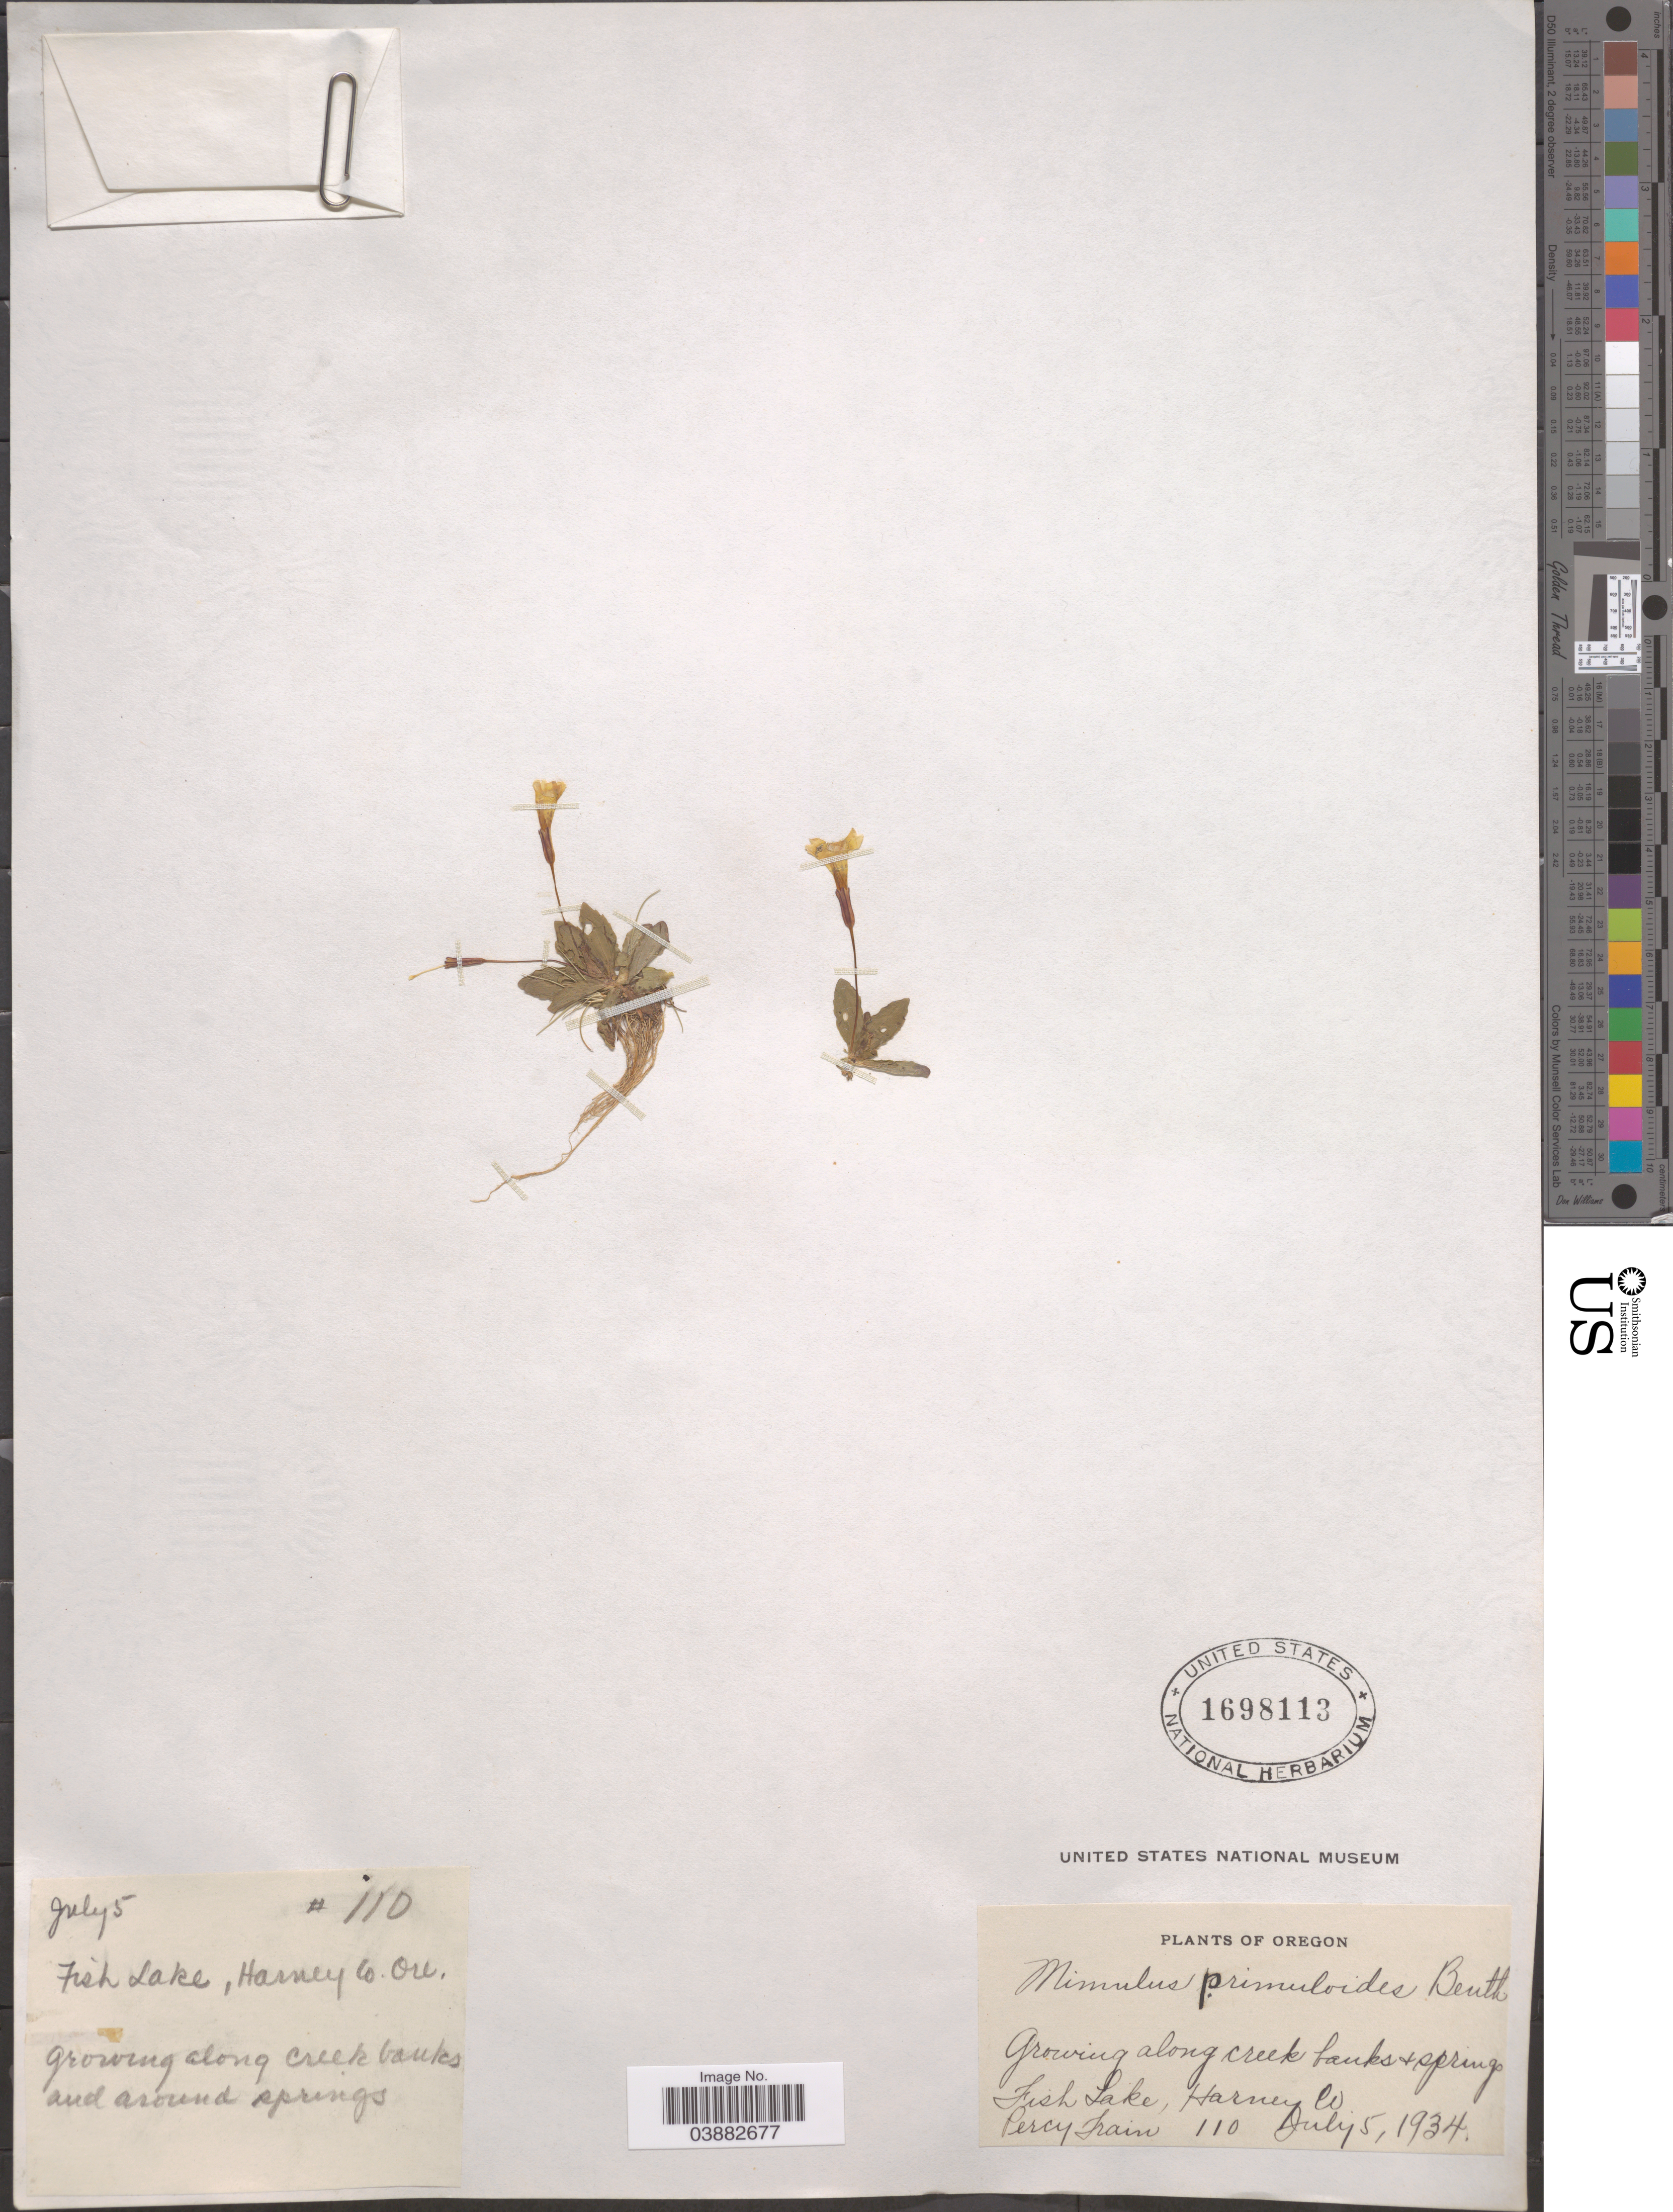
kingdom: Plantae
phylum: Tracheophyta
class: Magnoliopsida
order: Lamiales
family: Phrymaceae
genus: Mimulus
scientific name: Mimulus primuloides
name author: Benth.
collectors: P. Train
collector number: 110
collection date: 1934-07-05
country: United States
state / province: Oregon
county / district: Harney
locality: Fish Lake, Harney Co.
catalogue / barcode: US 1698113